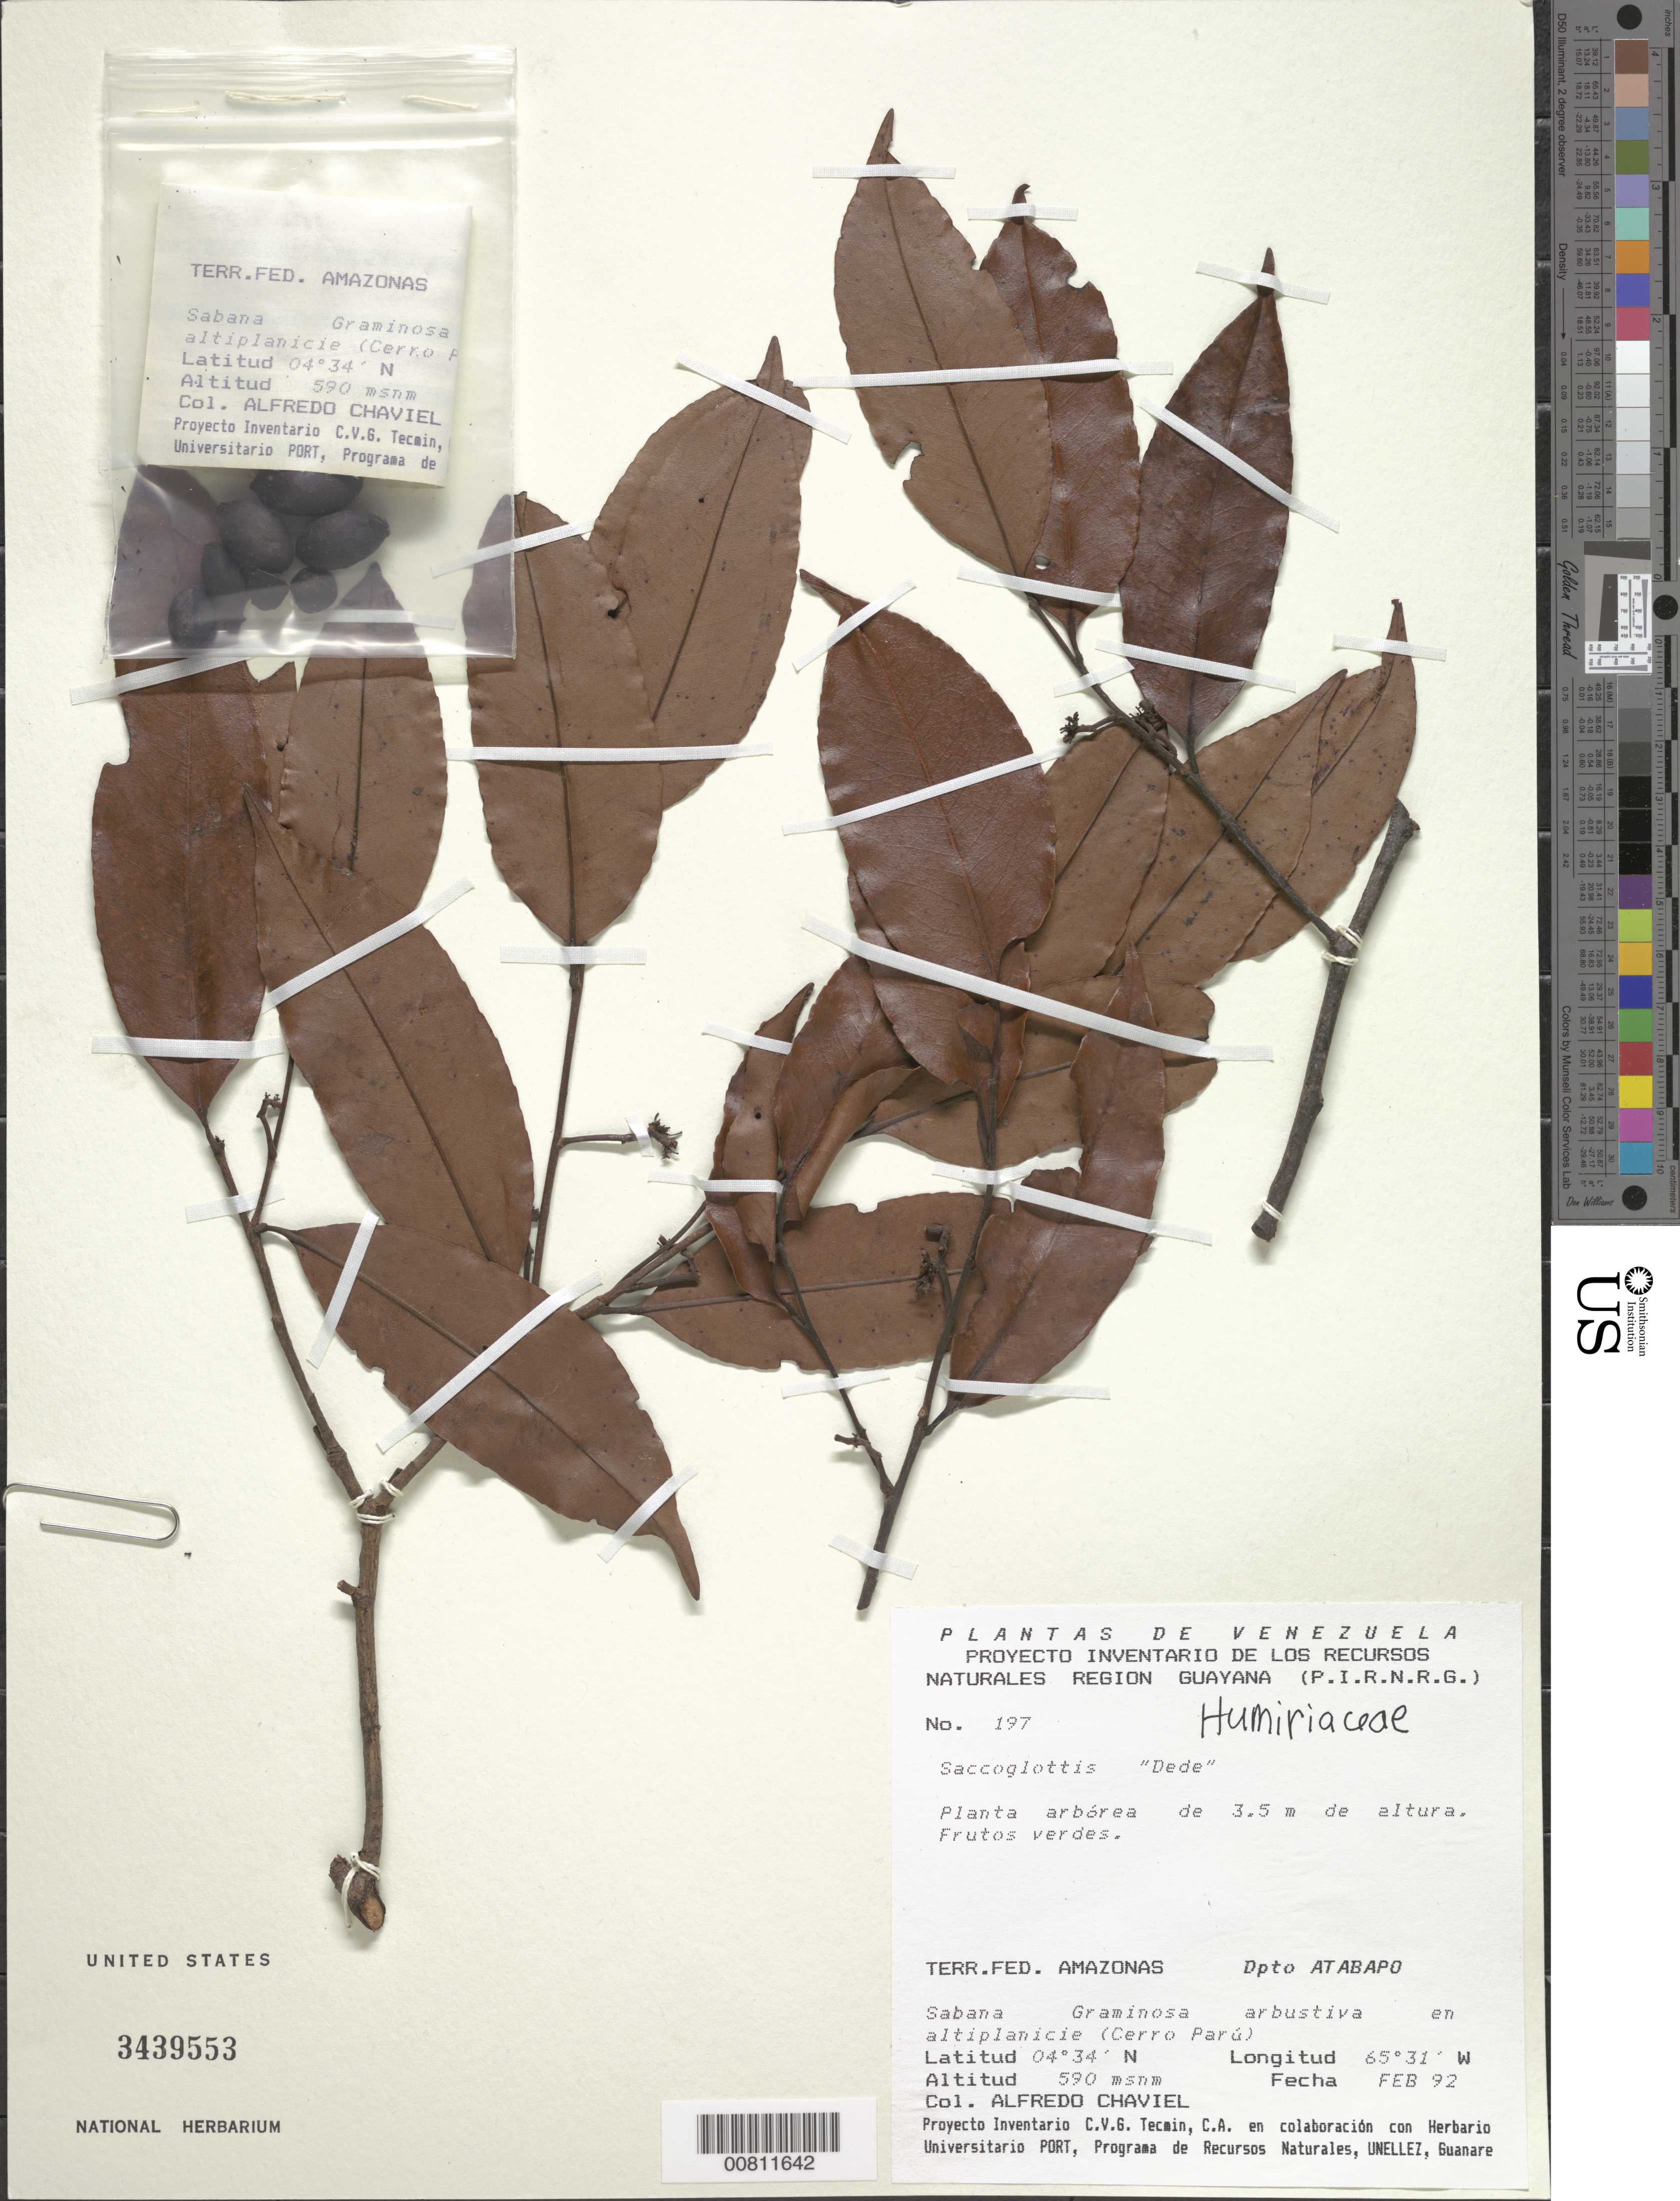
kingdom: Plantae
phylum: Tracheophyta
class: Magnoliopsida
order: Malpighiales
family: Humiriaceae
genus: Sacoglottis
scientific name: Sacoglottis sp.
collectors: A. Chaviel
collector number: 197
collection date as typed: Feb-92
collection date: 1992-02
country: Venezuela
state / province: Amazonas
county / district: Atabapo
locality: Cerro Parú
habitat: Sabana graminosa arbustiva en altiplanicie.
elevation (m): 590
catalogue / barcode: US 3439553